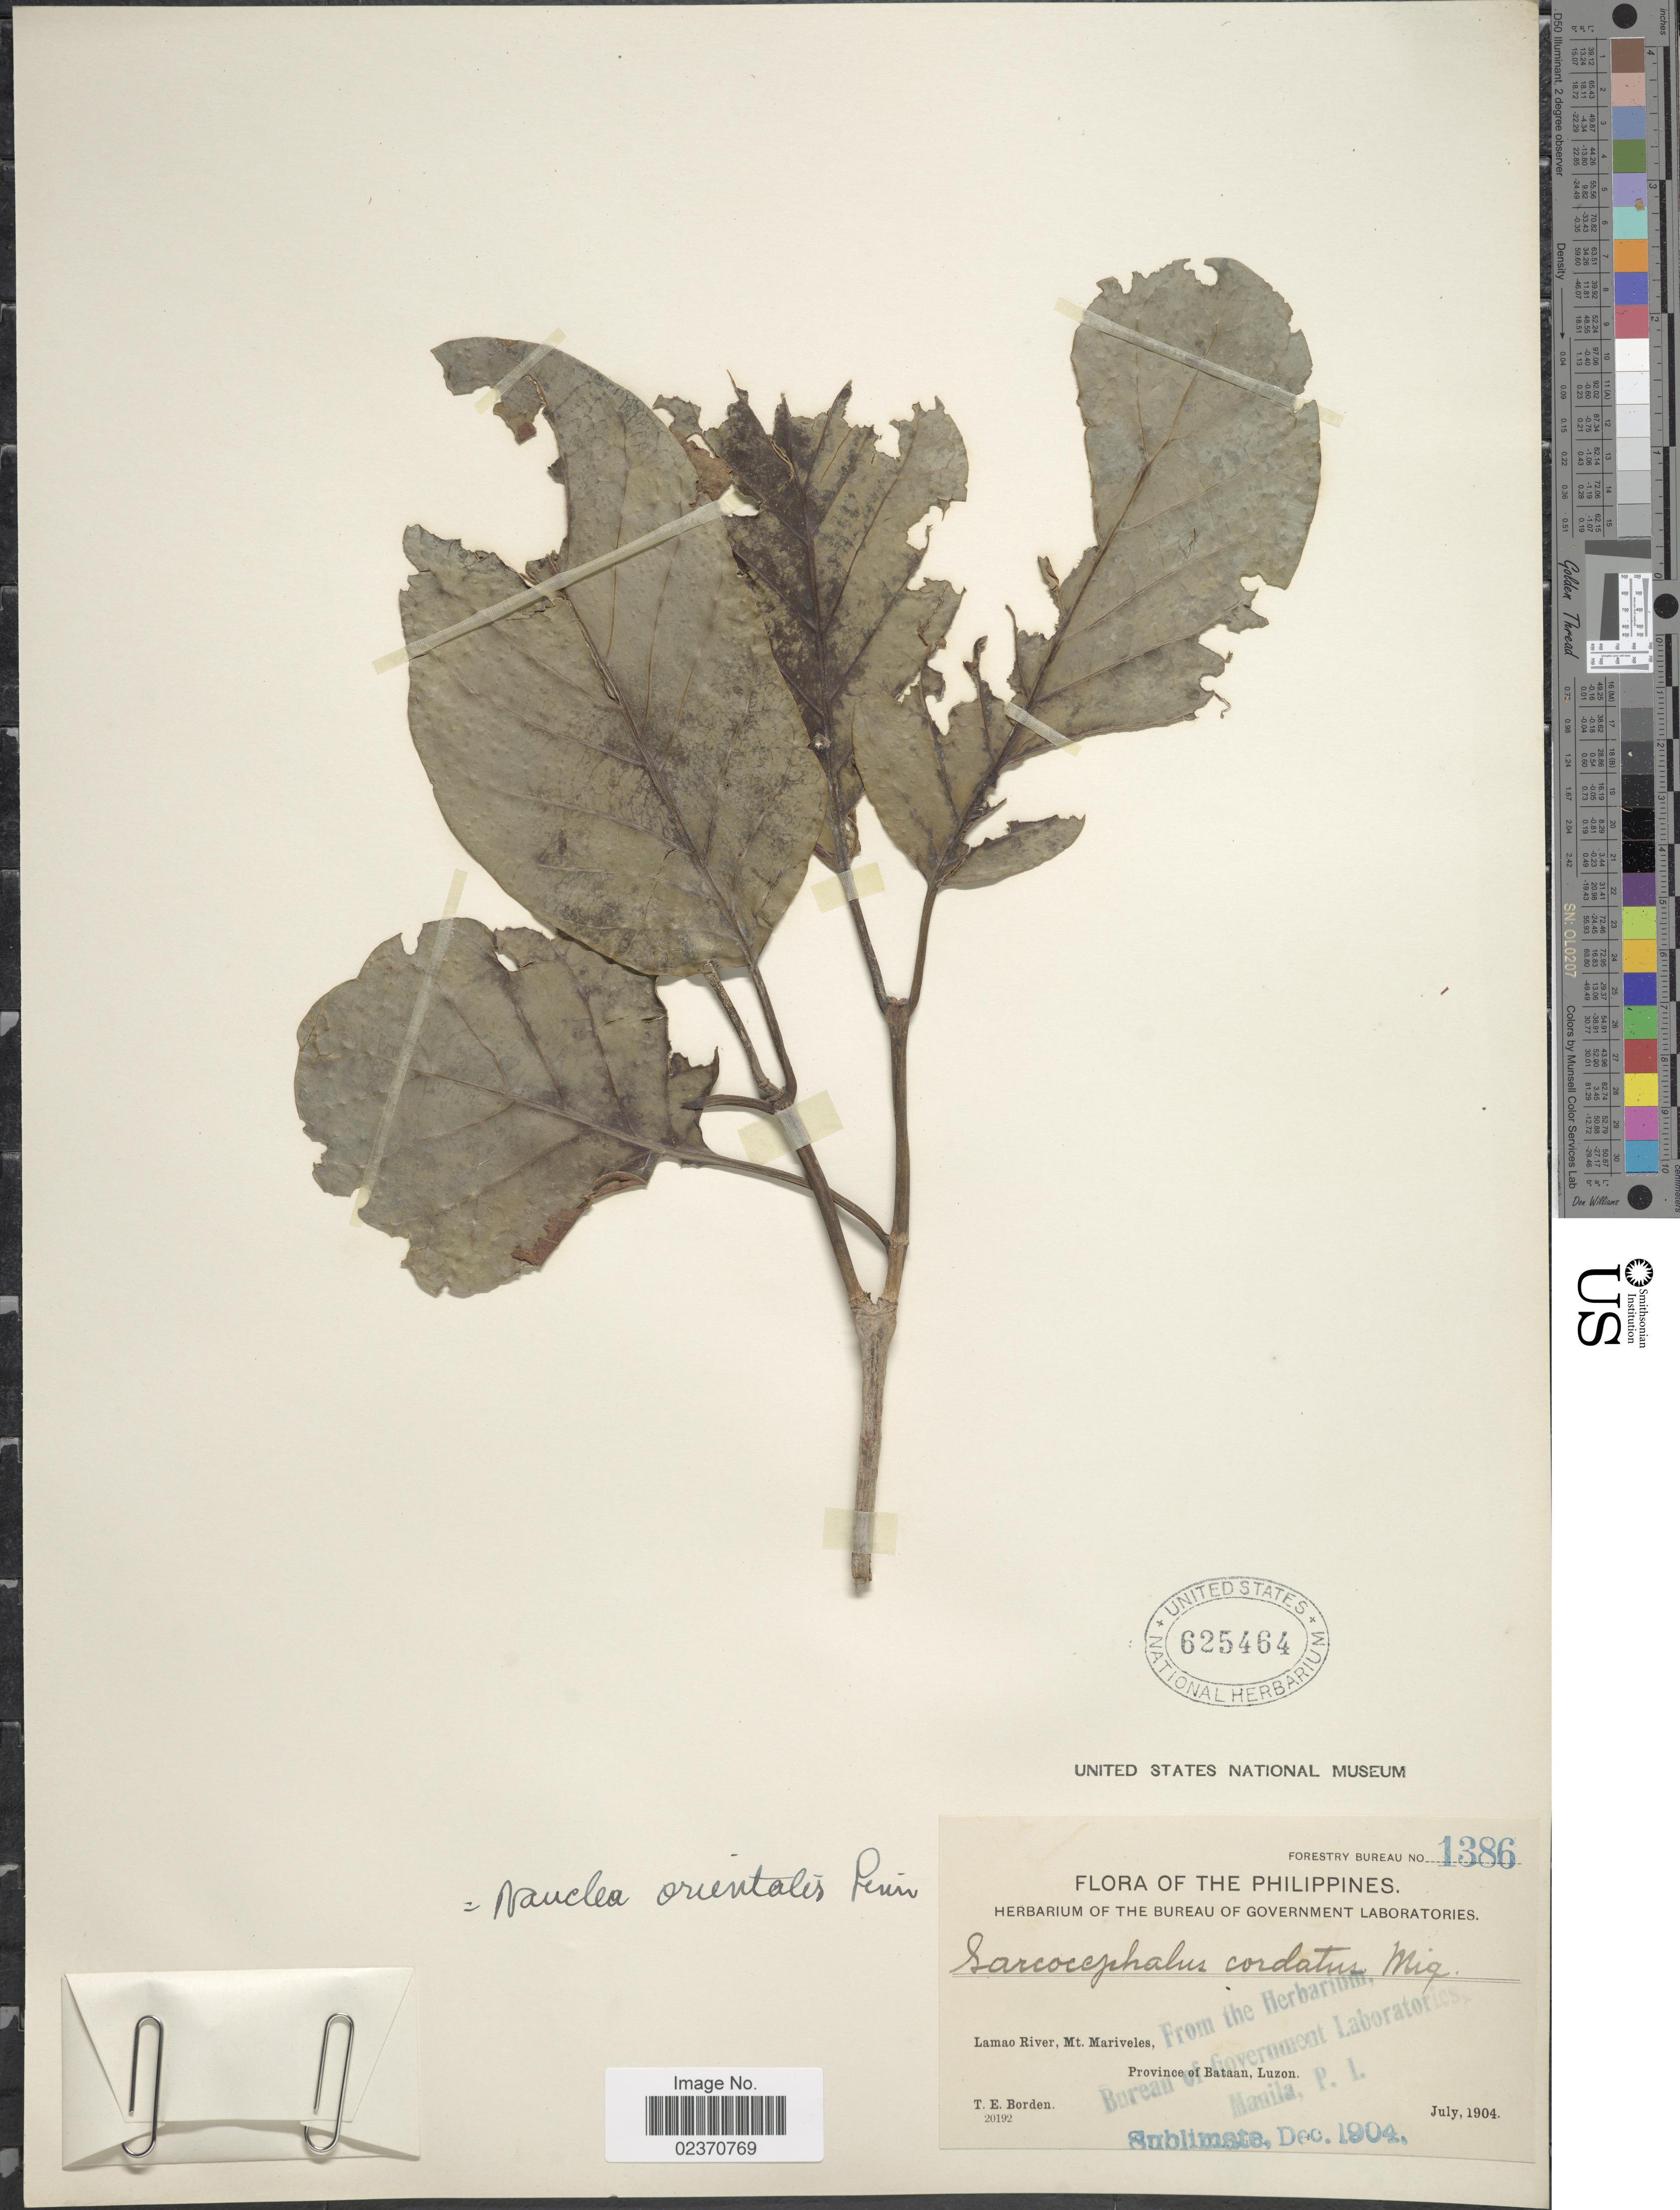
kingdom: Plantae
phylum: Tracheophyta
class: Magnoliopsida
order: Gentianales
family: Rubiaceae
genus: Nauclea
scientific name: Nauclea orientalis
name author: (L.) L.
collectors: T. E. Borden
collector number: Forestry Bureau 1386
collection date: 1904-07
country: Philippines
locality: Lamao River, Mt. Mariveles, Province of Bataan, Luzon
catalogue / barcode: US 625464